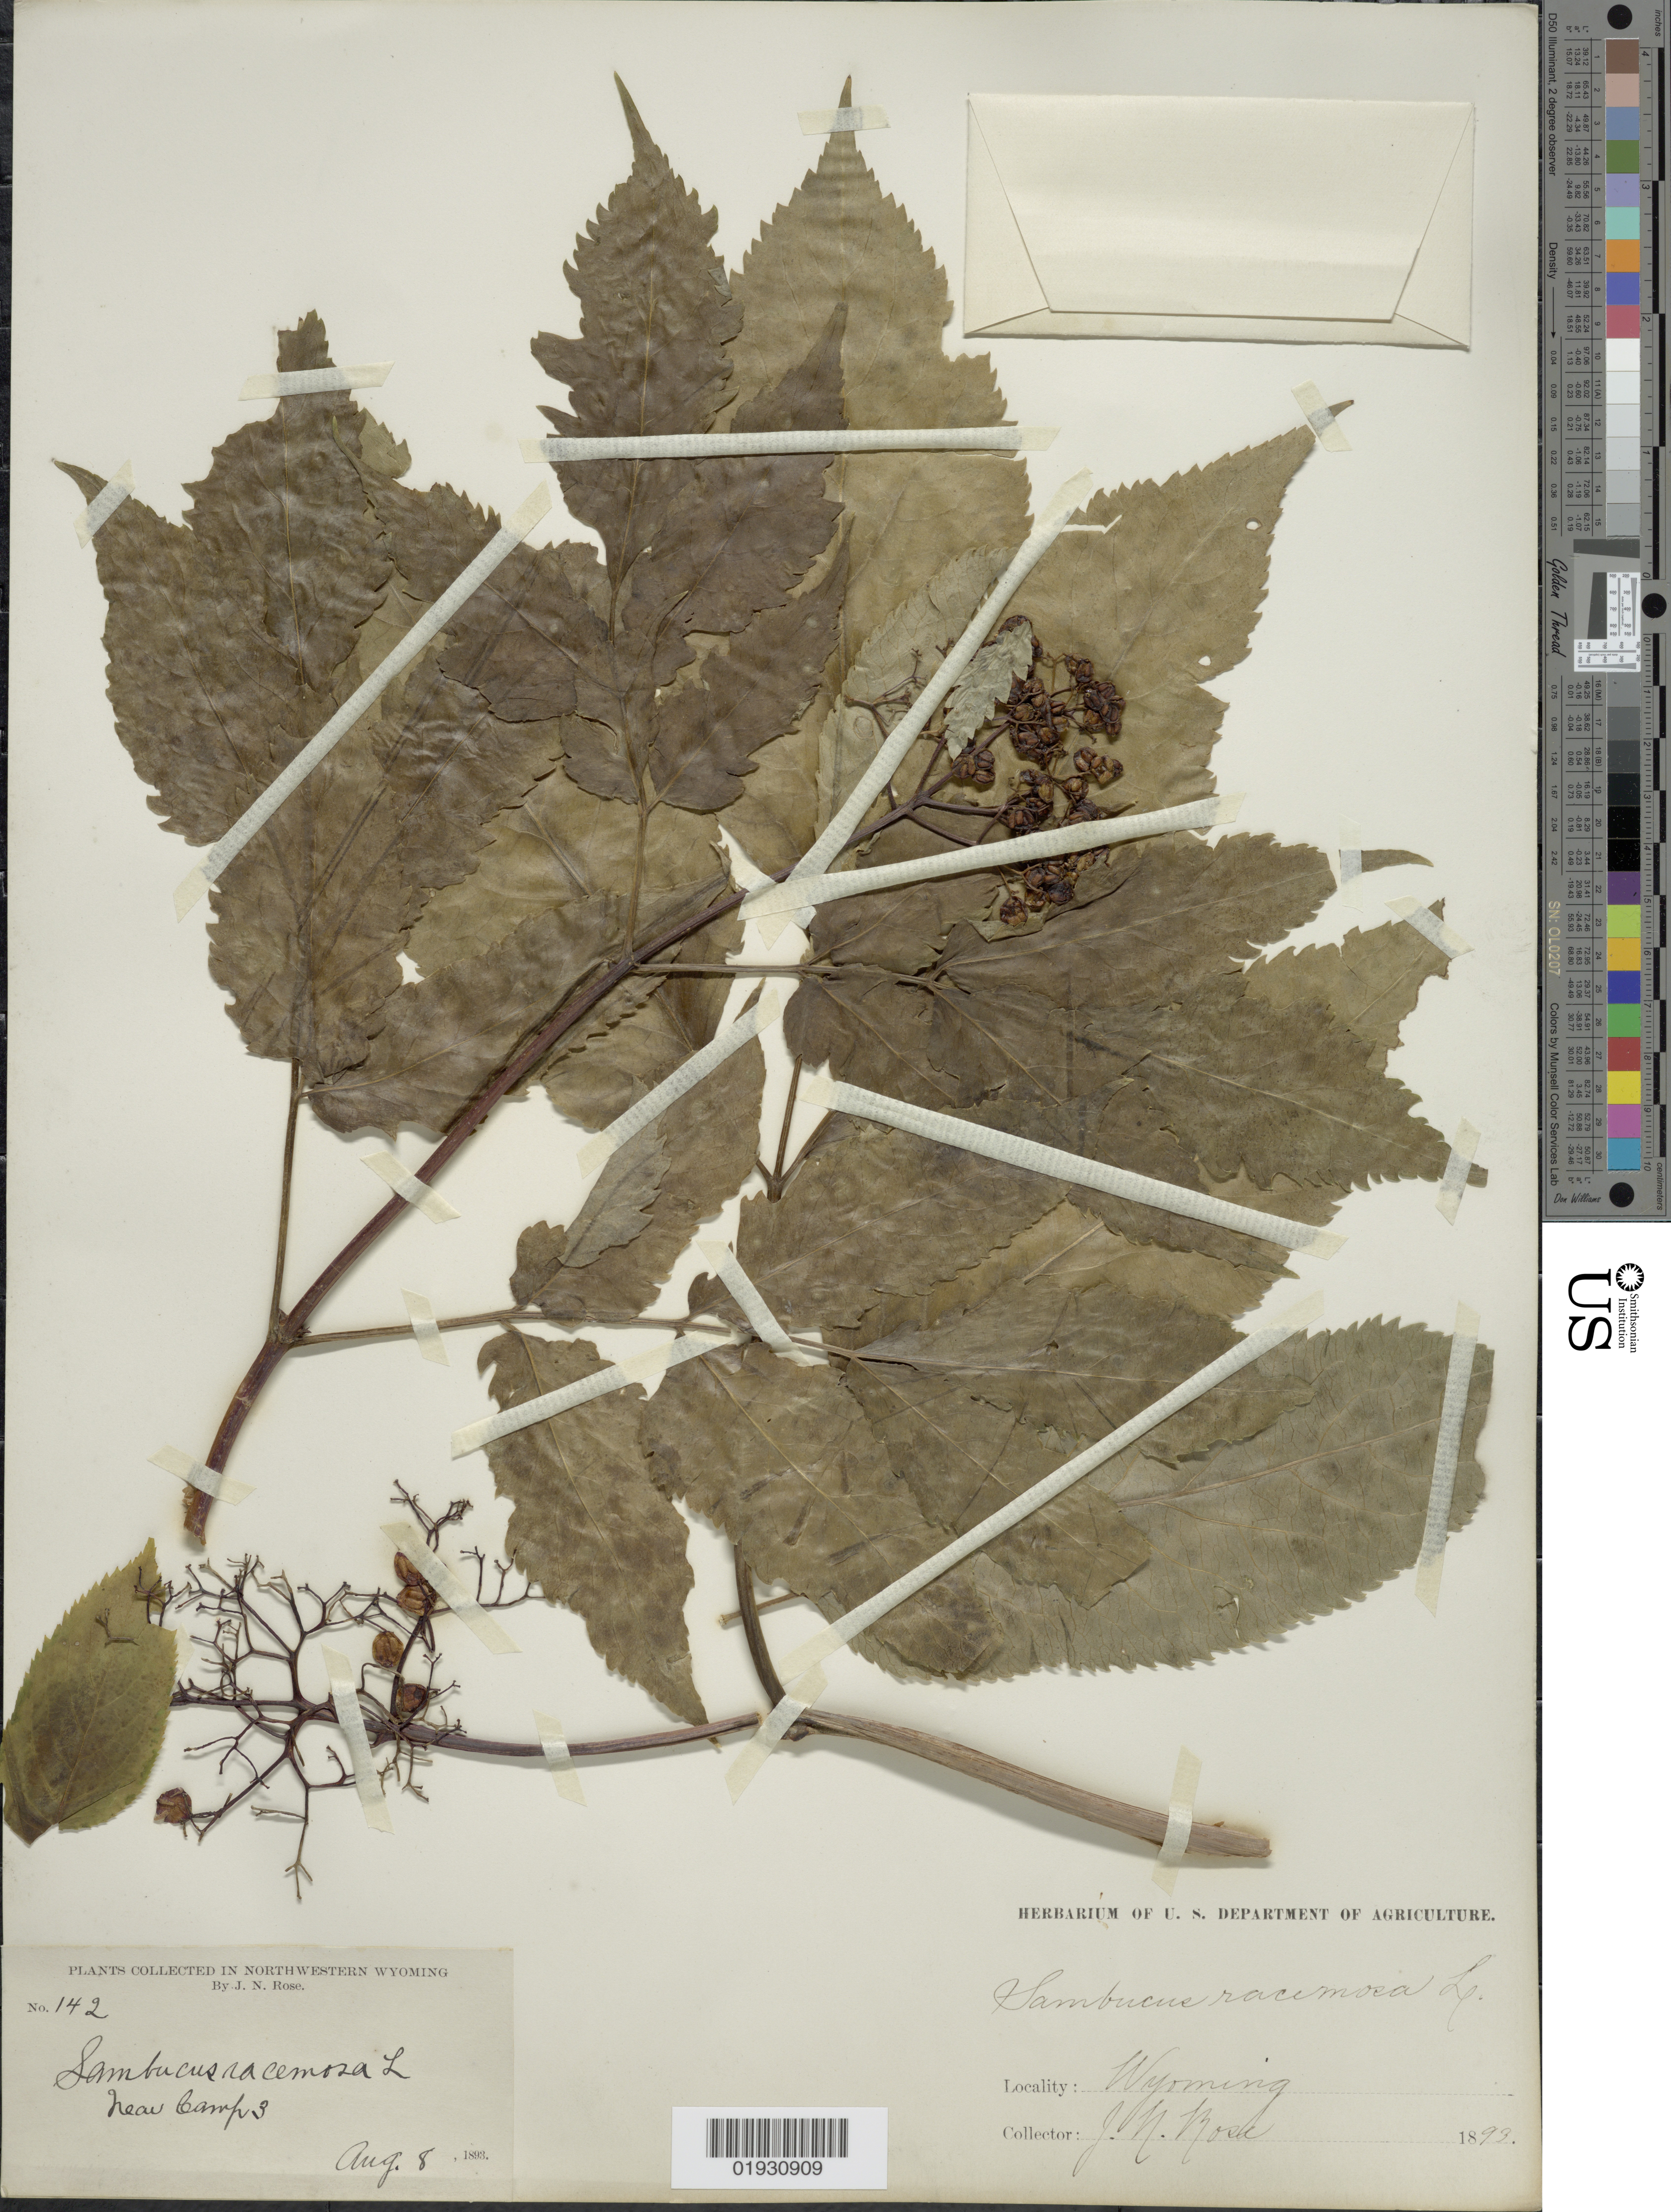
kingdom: Plantae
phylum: Tracheophyta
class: Magnoliopsida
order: Dipsacales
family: Viburnaceae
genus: Sambucus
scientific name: Sambucus leiosperma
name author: Leiberg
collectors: J. N. Rose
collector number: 142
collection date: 1893-08-08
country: United States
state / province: Wyoming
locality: Northwestern Wyoming. Near Camps.